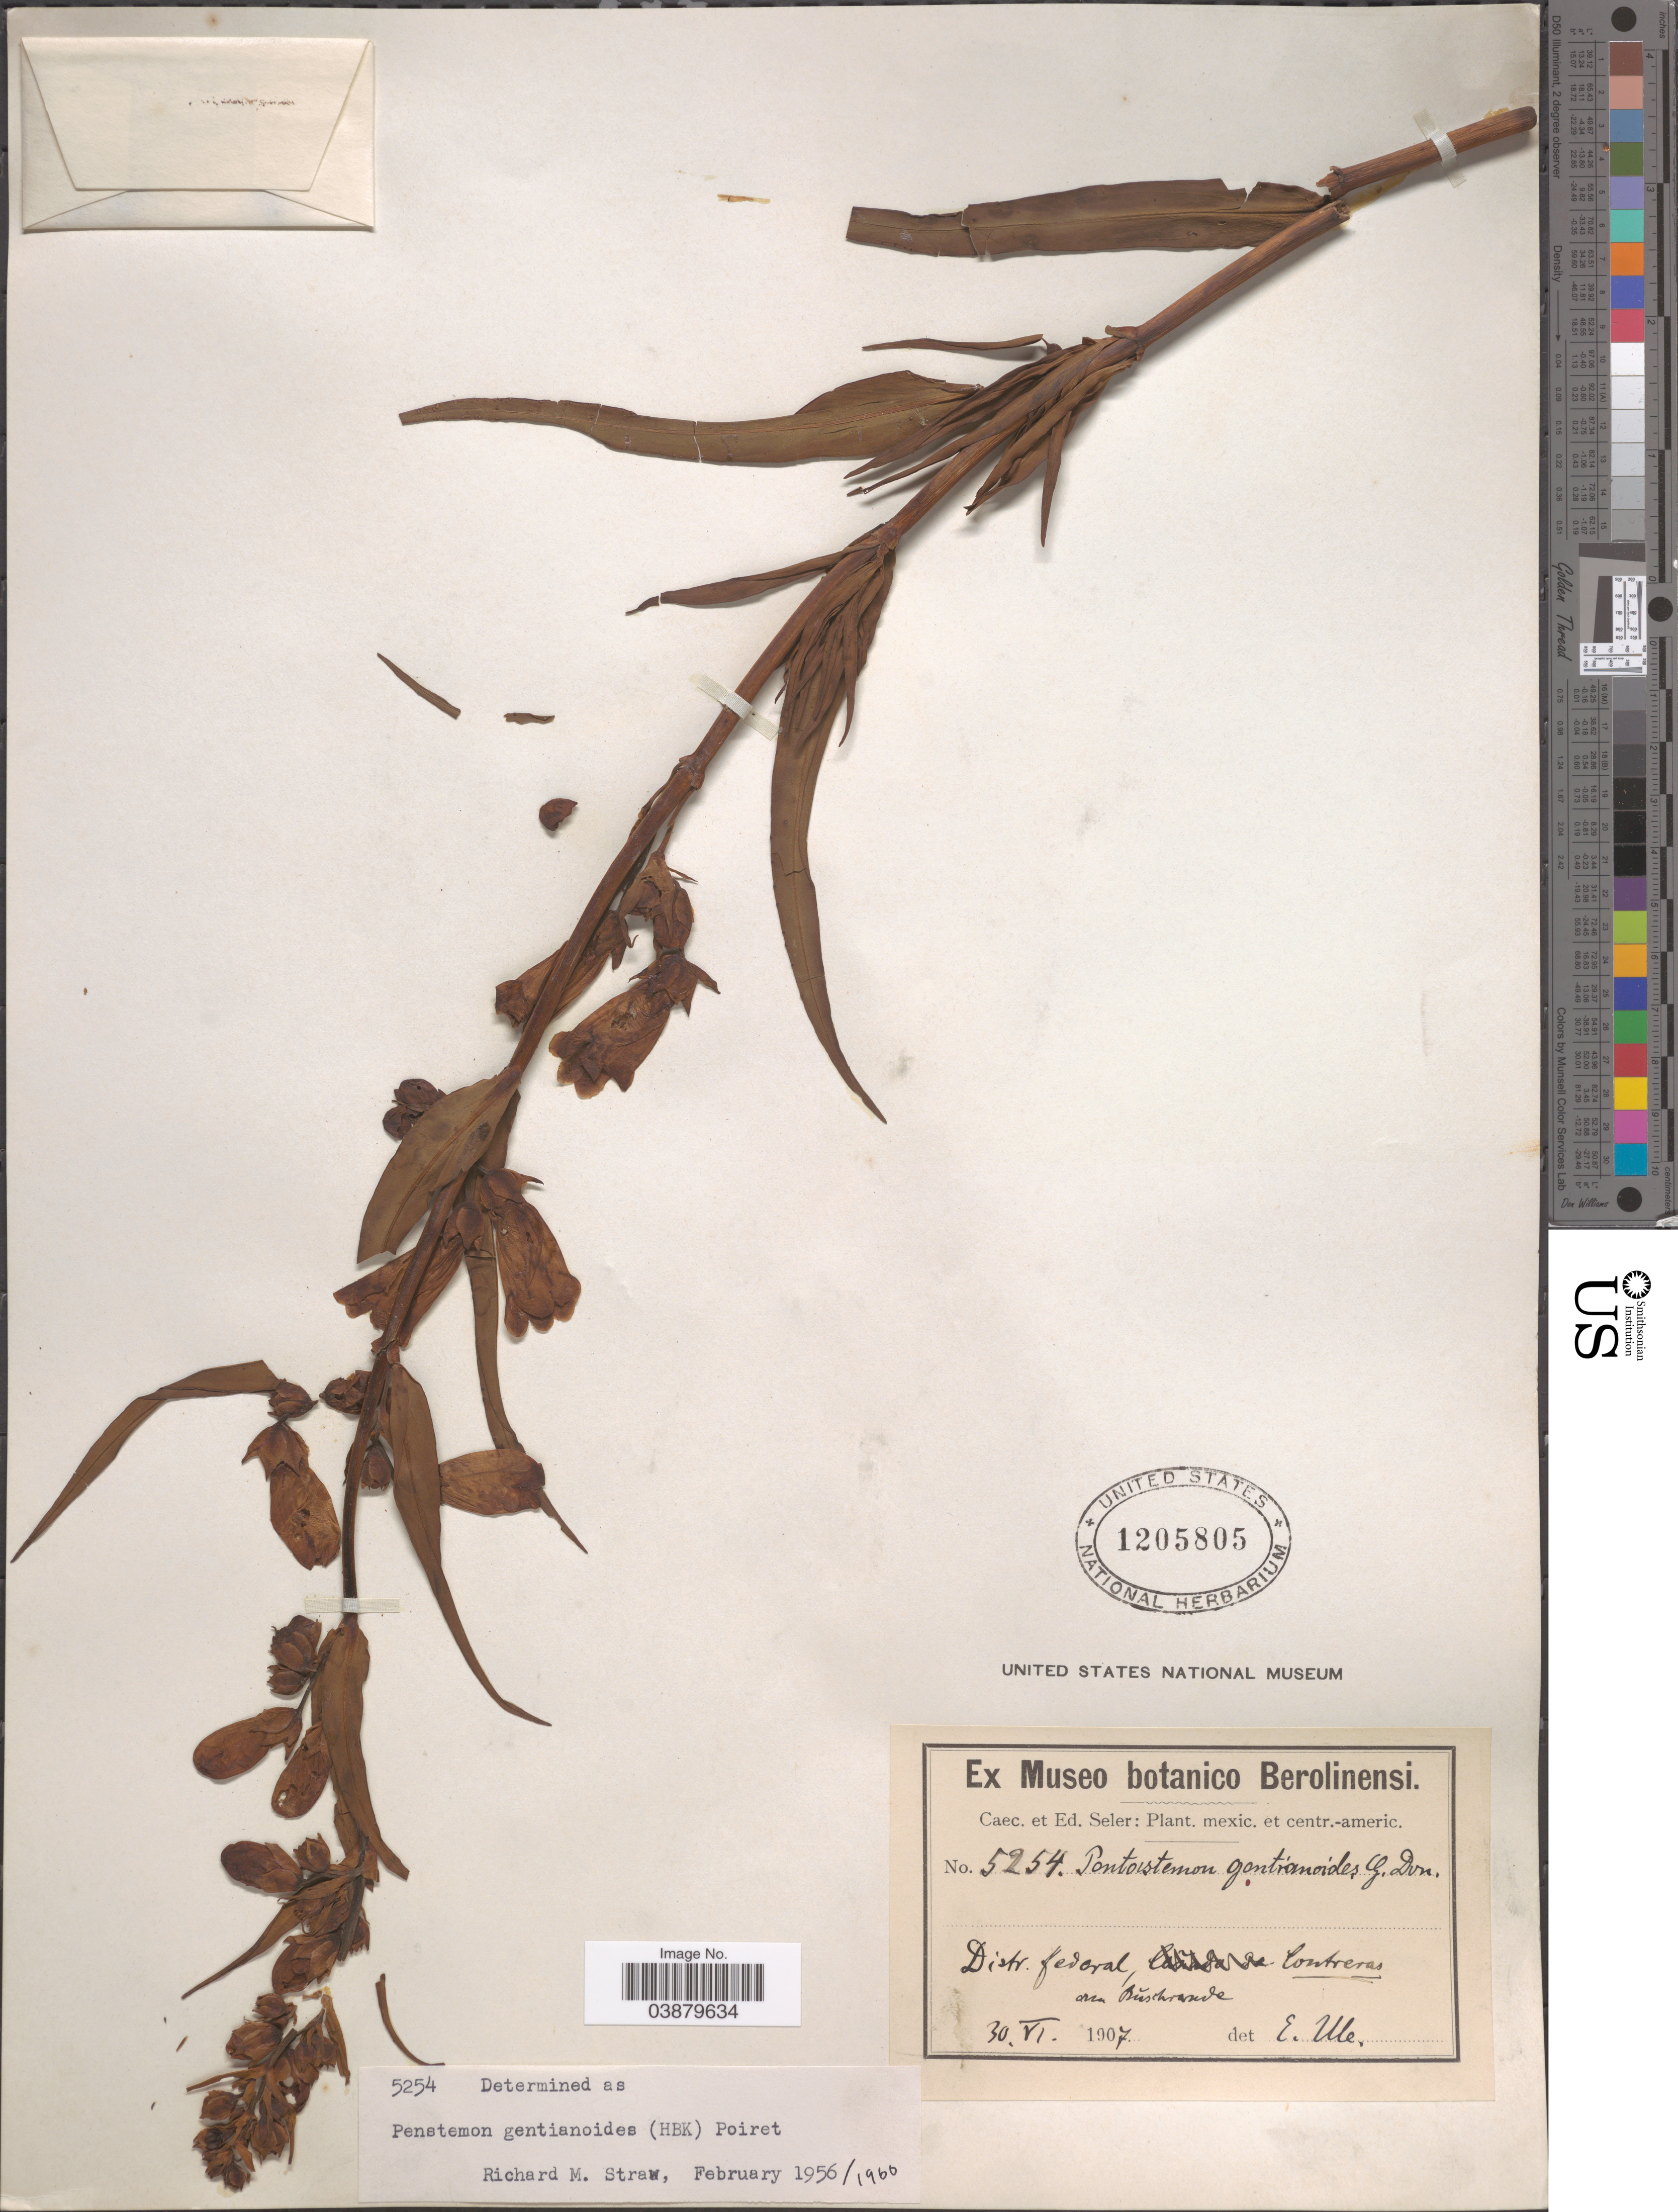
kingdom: Plantae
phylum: Tracheophyta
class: Magnoliopsida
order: Lamiales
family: Plantaginaceae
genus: Penstemon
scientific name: Penstemon gentianoides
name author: (Kunth) Poir.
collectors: ex Caec. et Ed Seler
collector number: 5254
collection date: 1907-06-30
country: Mexico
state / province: Distrito Federal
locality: Distr. federal, Contreras aus Bushrande.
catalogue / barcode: US 1205805